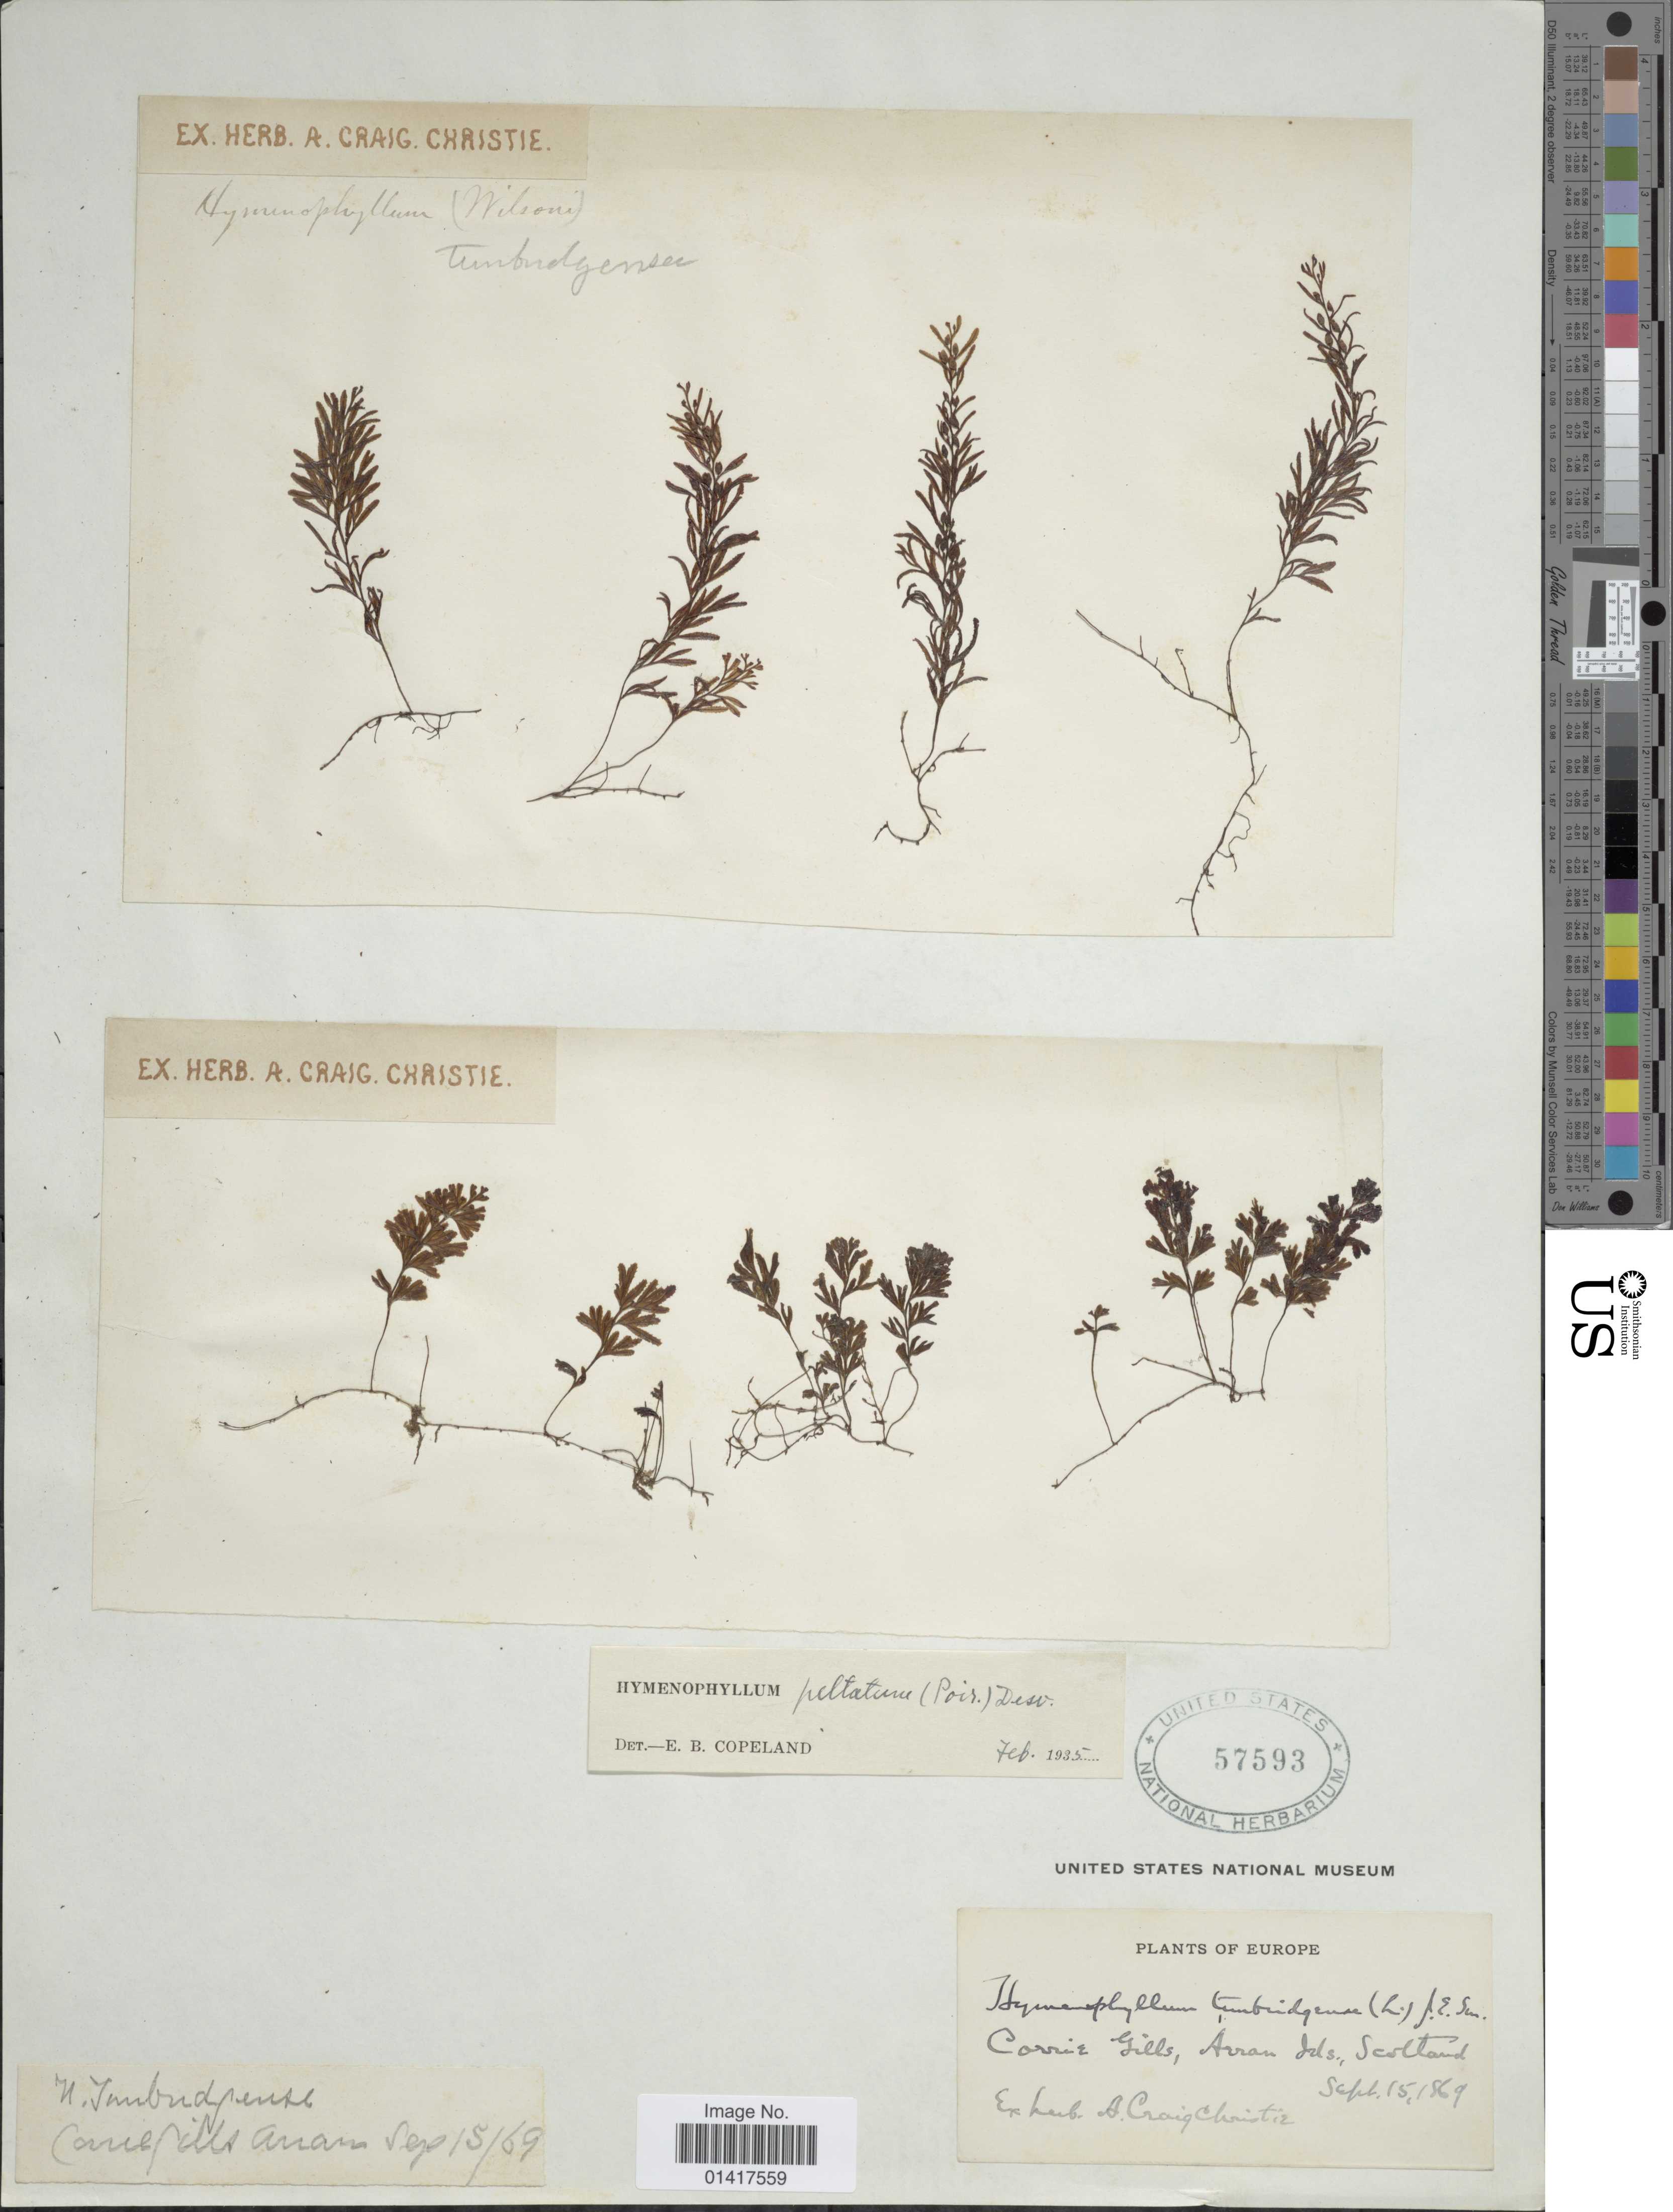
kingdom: Plantae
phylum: Tracheophyta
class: Polypodiopsida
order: Hymenophyllales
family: Hymenophyllaceae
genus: Hymenophyllum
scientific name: Hymenophyllum peltatum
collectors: ex herb. A. Craig Christie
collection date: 1869-09-15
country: United Kingdom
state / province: Scotland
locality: Corrie Gills, Arran Ids. Scotland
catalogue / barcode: US 57593